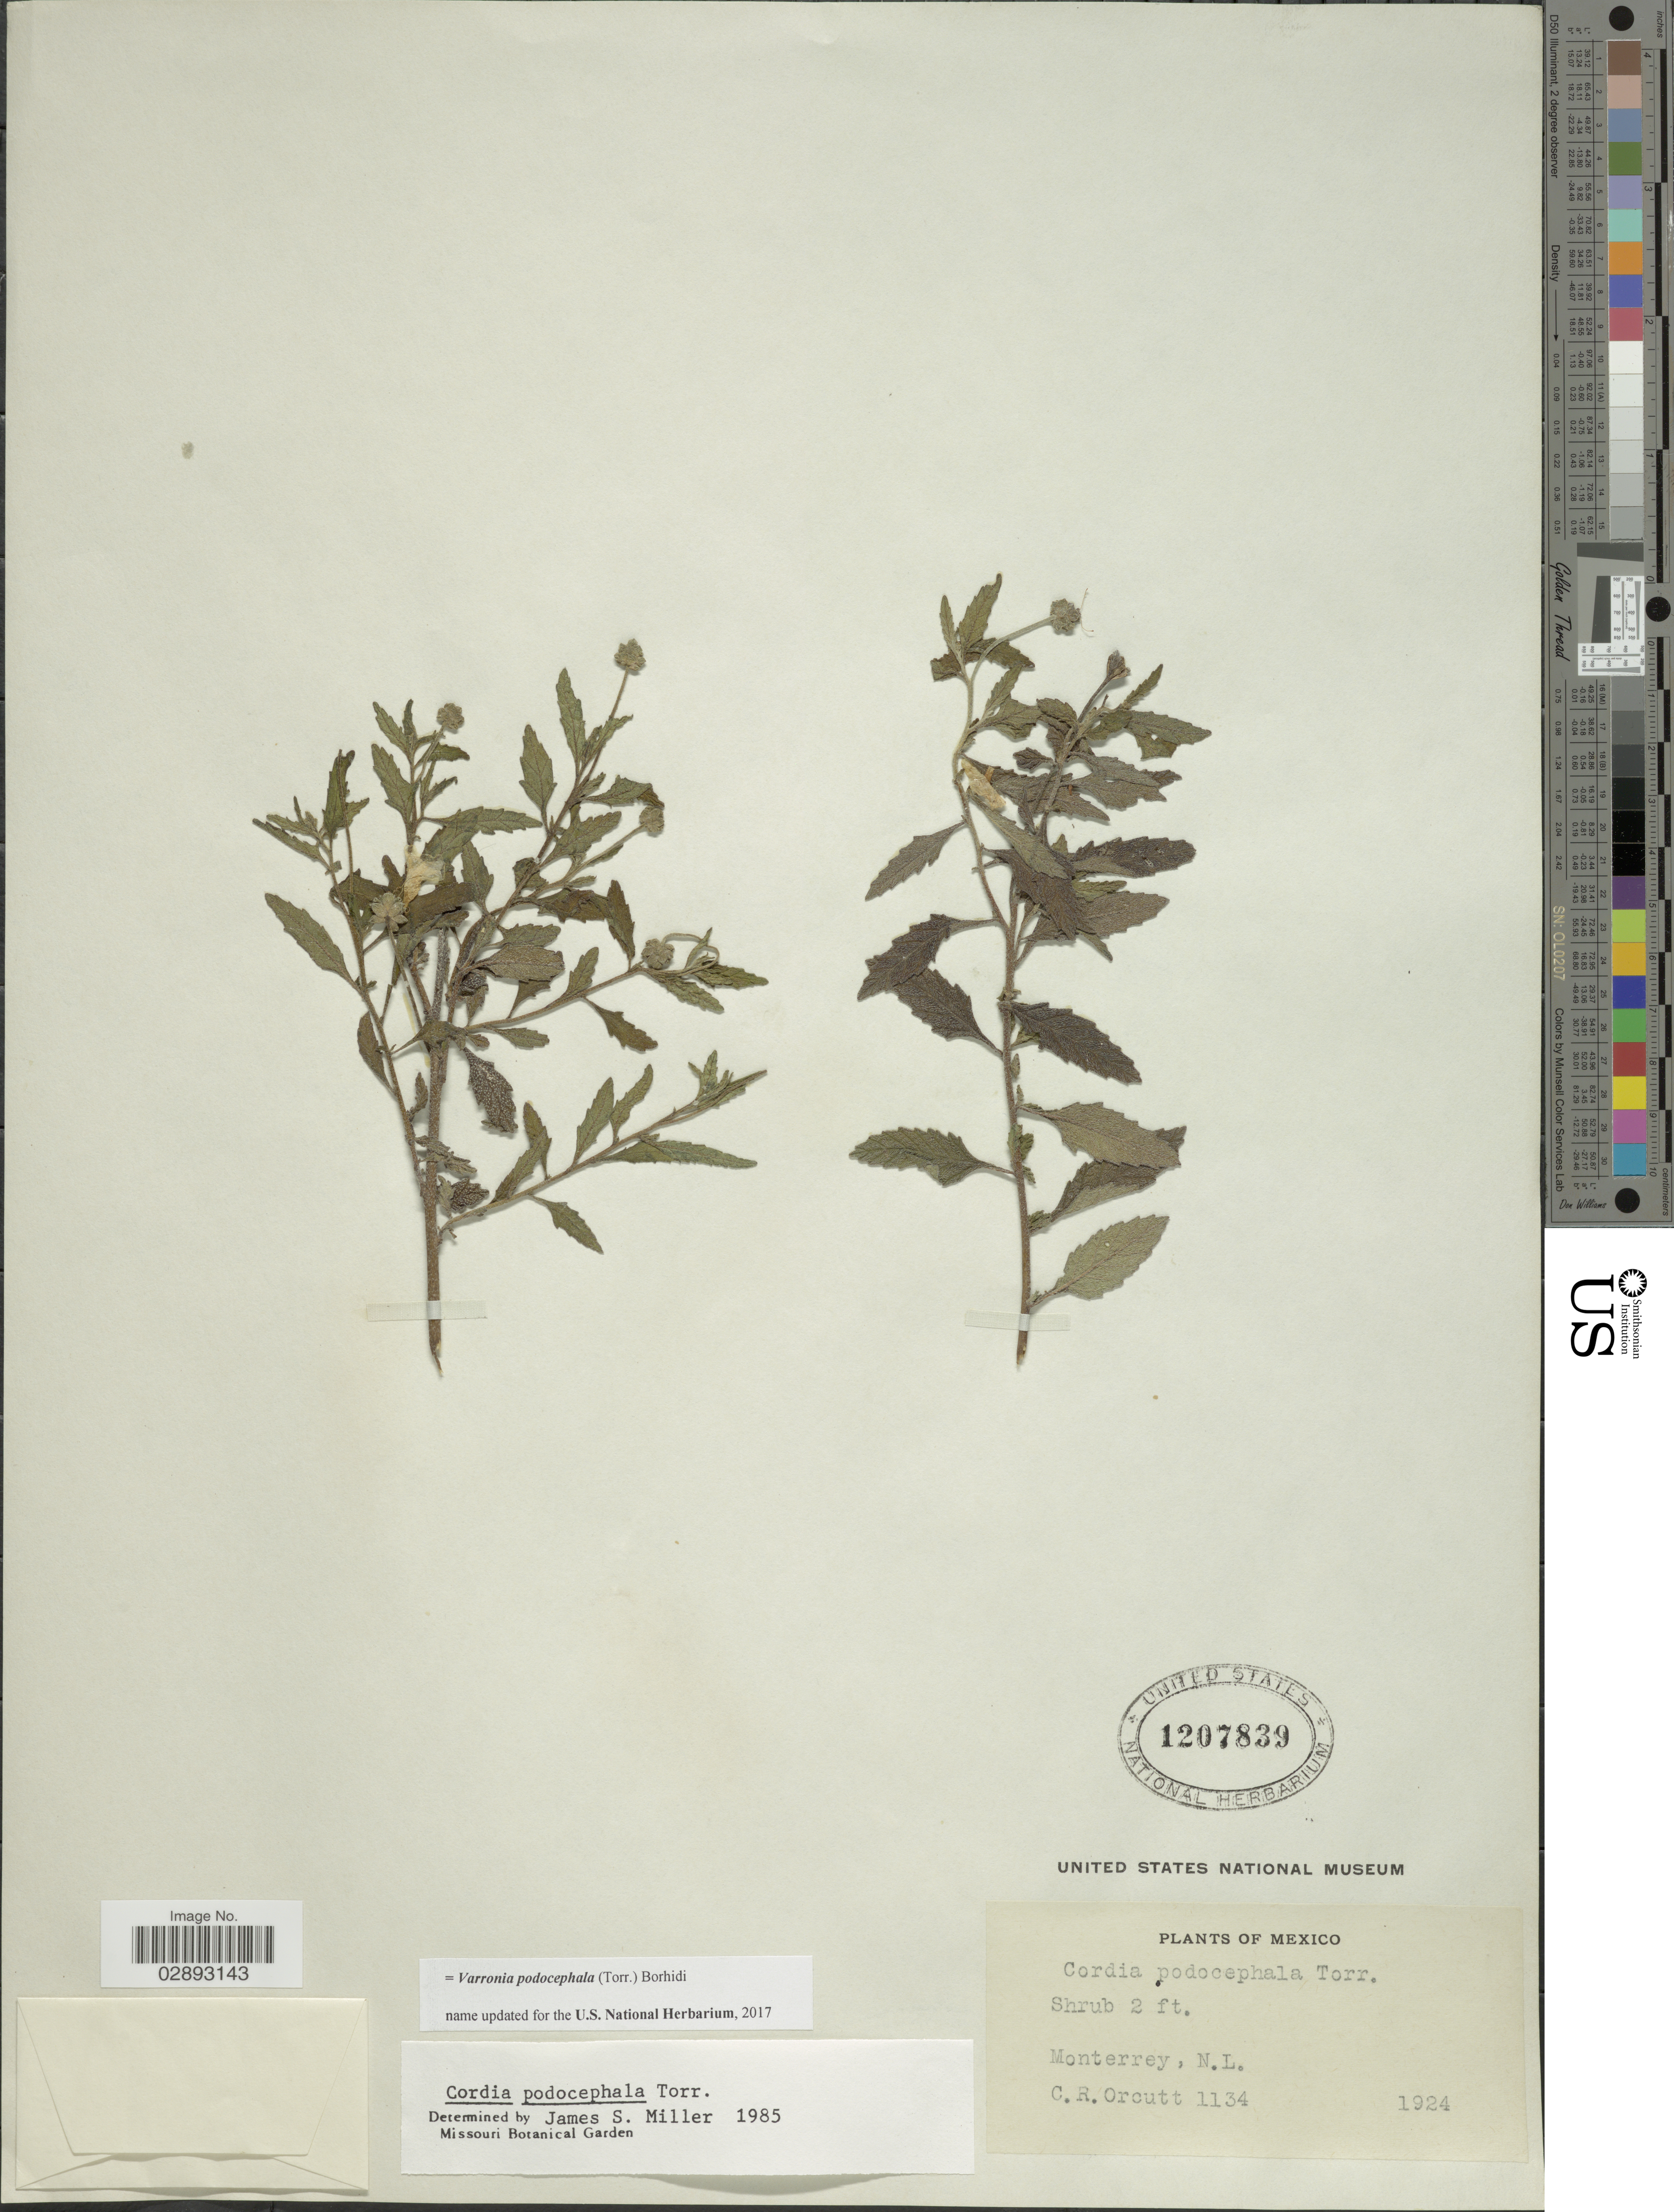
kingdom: Plantae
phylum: Tracheophyta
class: Magnoliopsida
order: Boraginales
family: Cordiaceae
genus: Varronia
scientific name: Varronia podocephala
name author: (Torr.) Borhidi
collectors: C. R. Orcutt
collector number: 1134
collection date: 1924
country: Mexico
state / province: Nuevo León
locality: Monterey, N.L.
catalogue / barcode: US 1207839